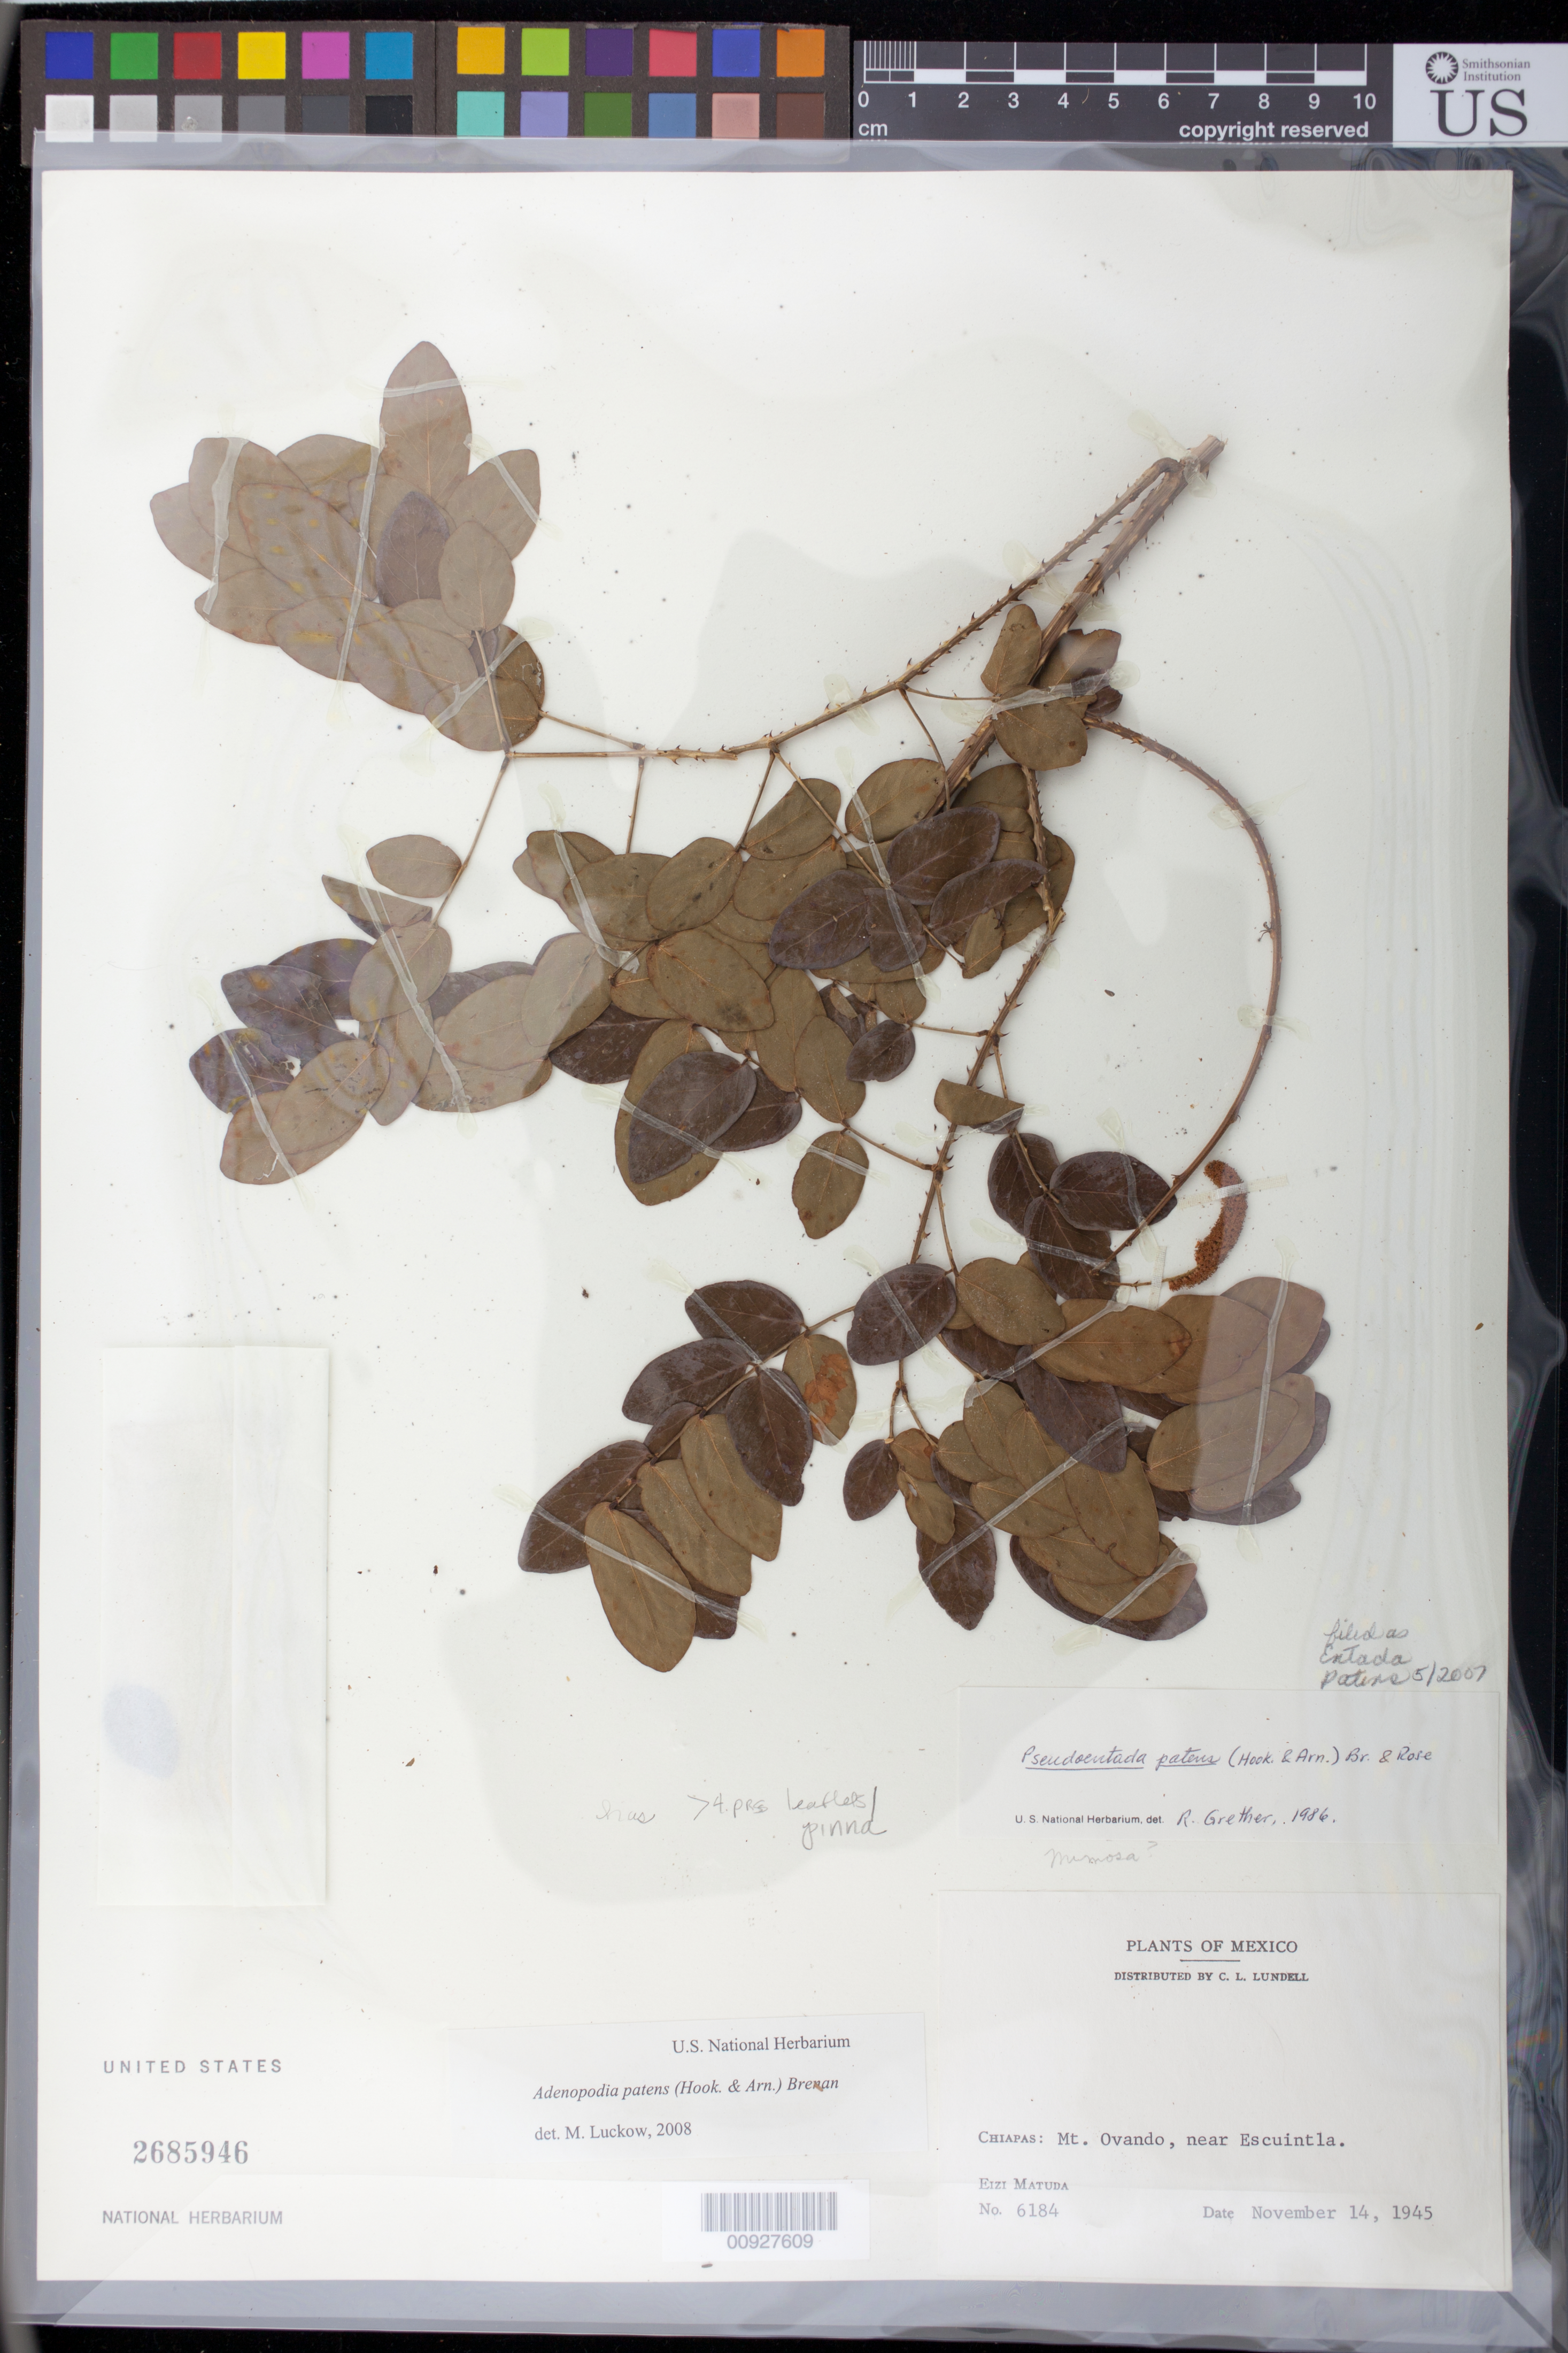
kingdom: Plantae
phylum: Tracheophyta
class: Magnoliopsida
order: Fabales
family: Fabaceae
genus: Adenopodia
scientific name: Adenopodia patens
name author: (Hook. & Arn.) Brenan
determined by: Luckow, M. A.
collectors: E. Matuda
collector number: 6184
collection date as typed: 14 Nov 1945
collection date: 1945-11-14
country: Mexico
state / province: Chiapas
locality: Chiapas: Mt. Ovando, near Escuintla.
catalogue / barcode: US 2685946